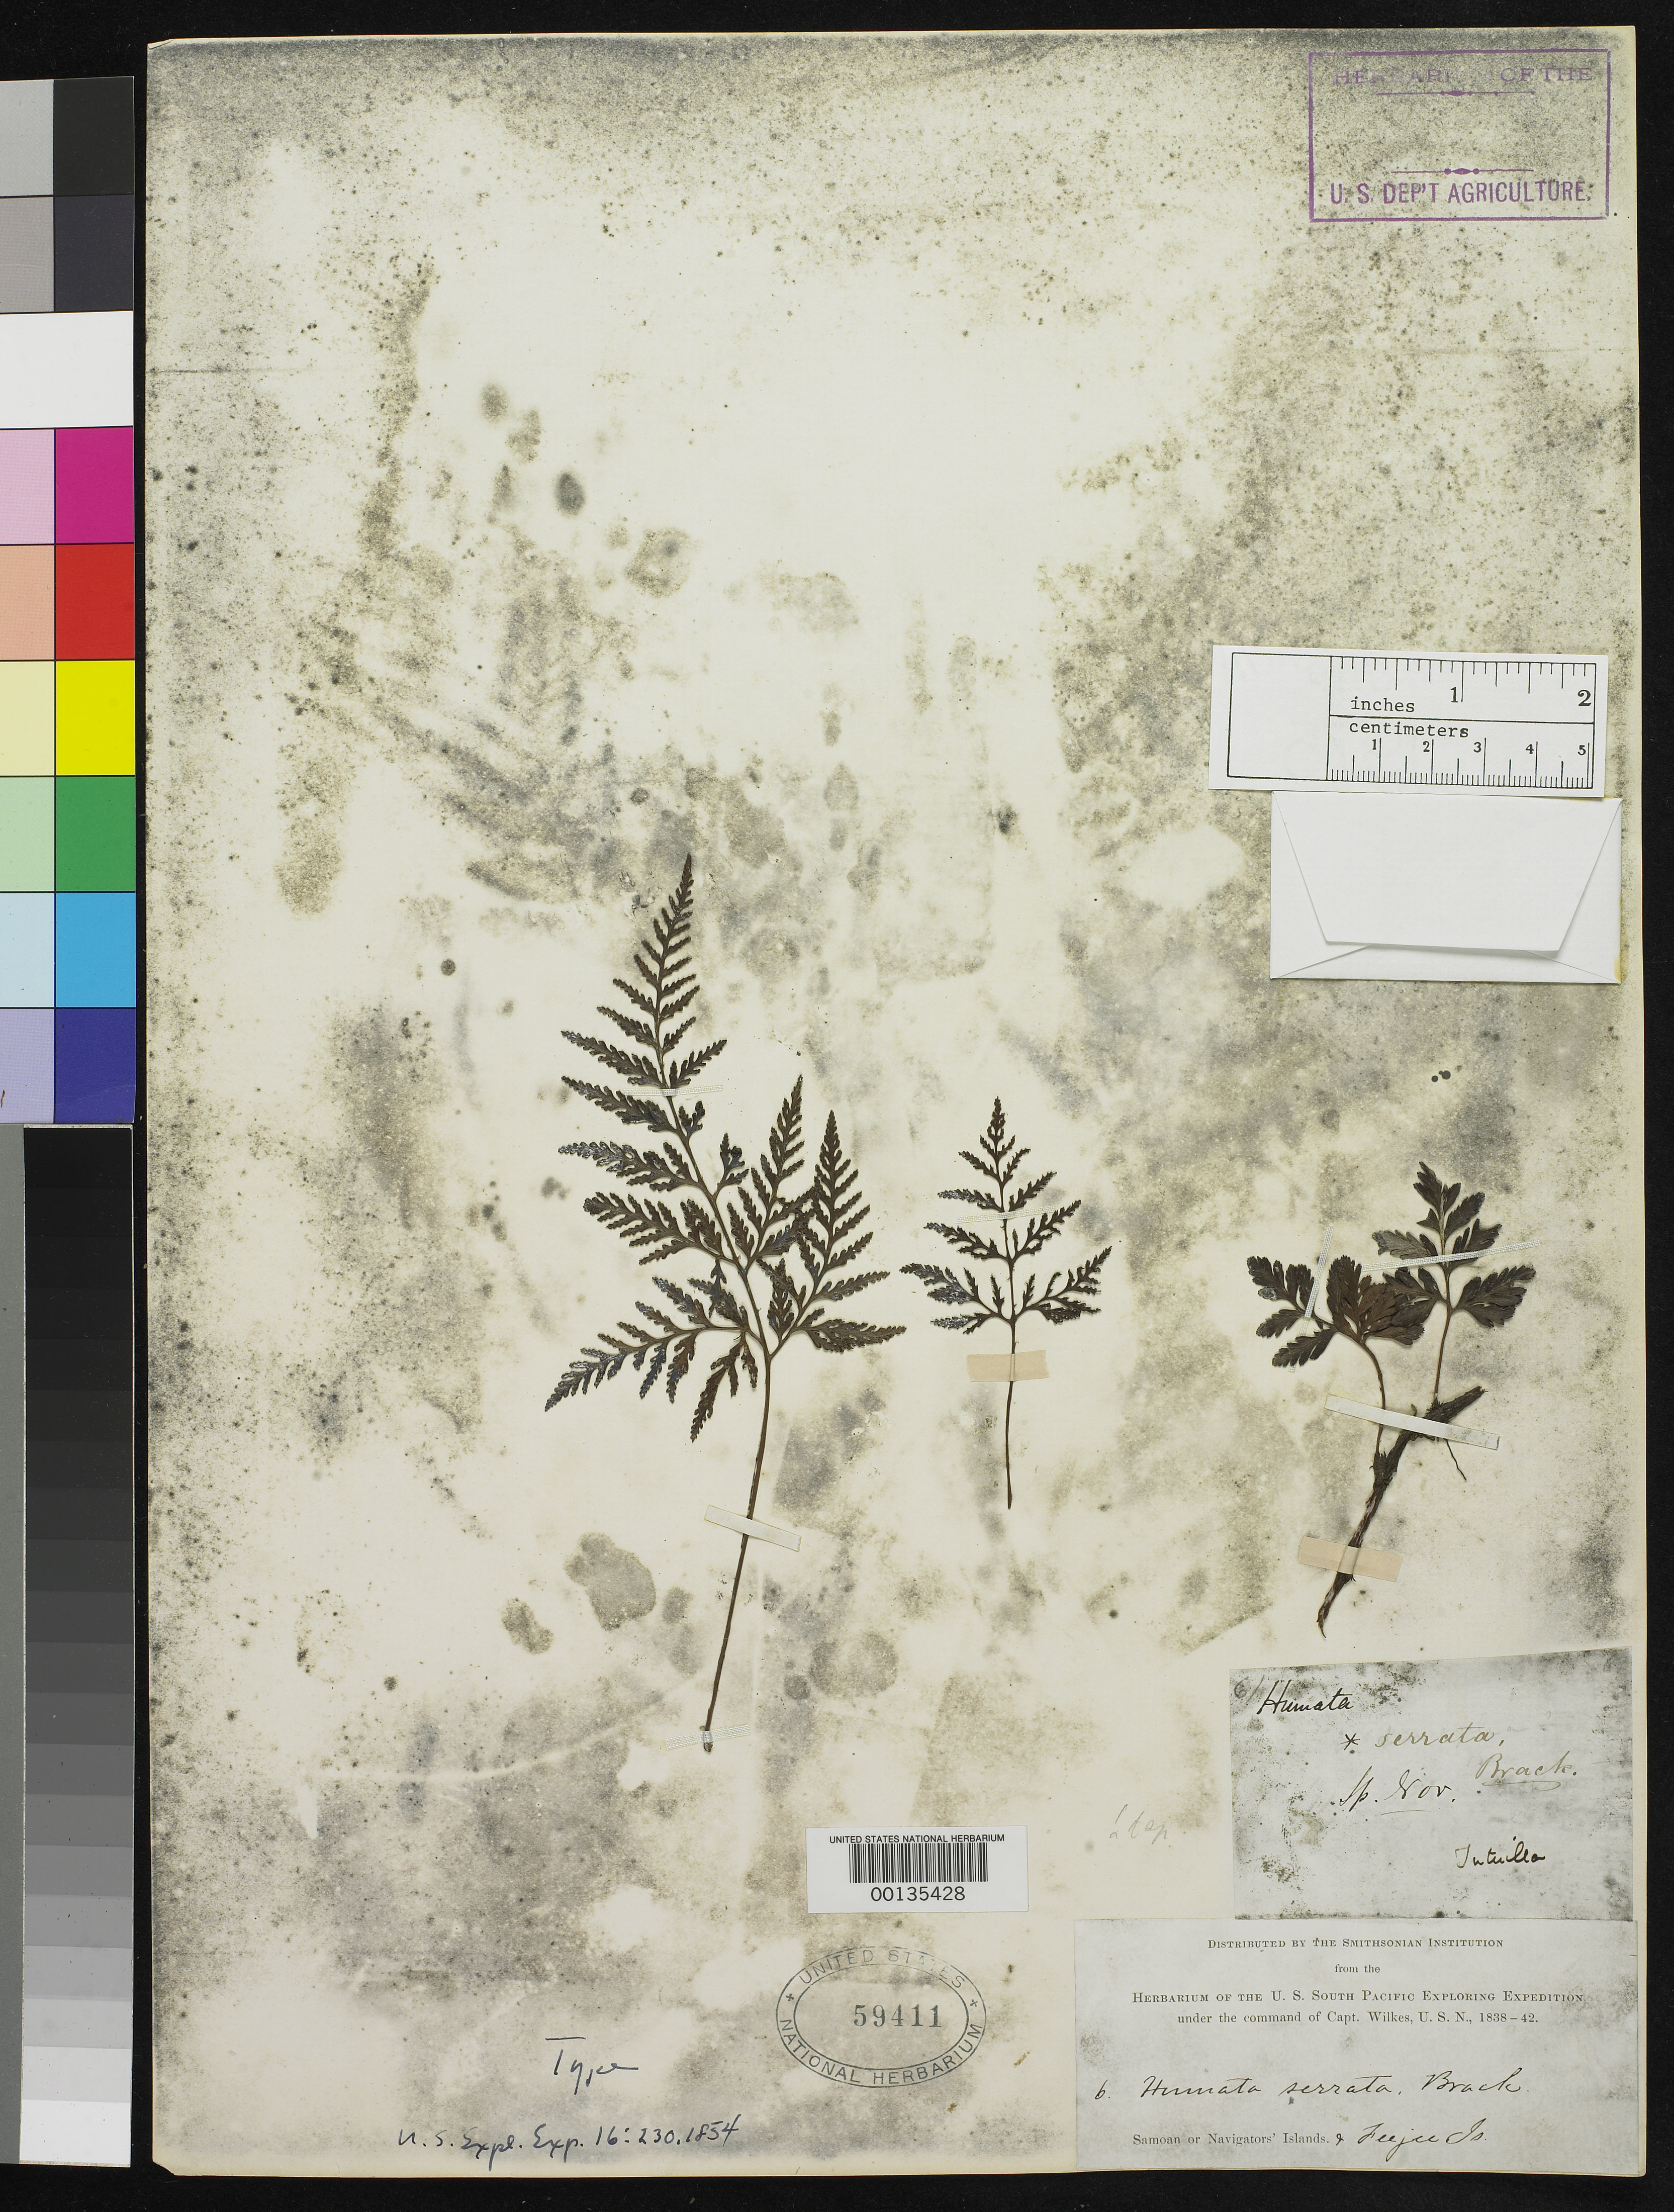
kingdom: Plantae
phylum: Tracheophyta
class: Polypodiopsida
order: Polypodiales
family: Davalliaceae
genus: Humata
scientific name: Humata serrata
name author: Brack. in Wilkes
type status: Holotype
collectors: Wilkes Explor. Exped.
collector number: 6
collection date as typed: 1838 to -- --- 1842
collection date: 1838/1842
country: American Samoa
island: Tutua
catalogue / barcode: US 59411